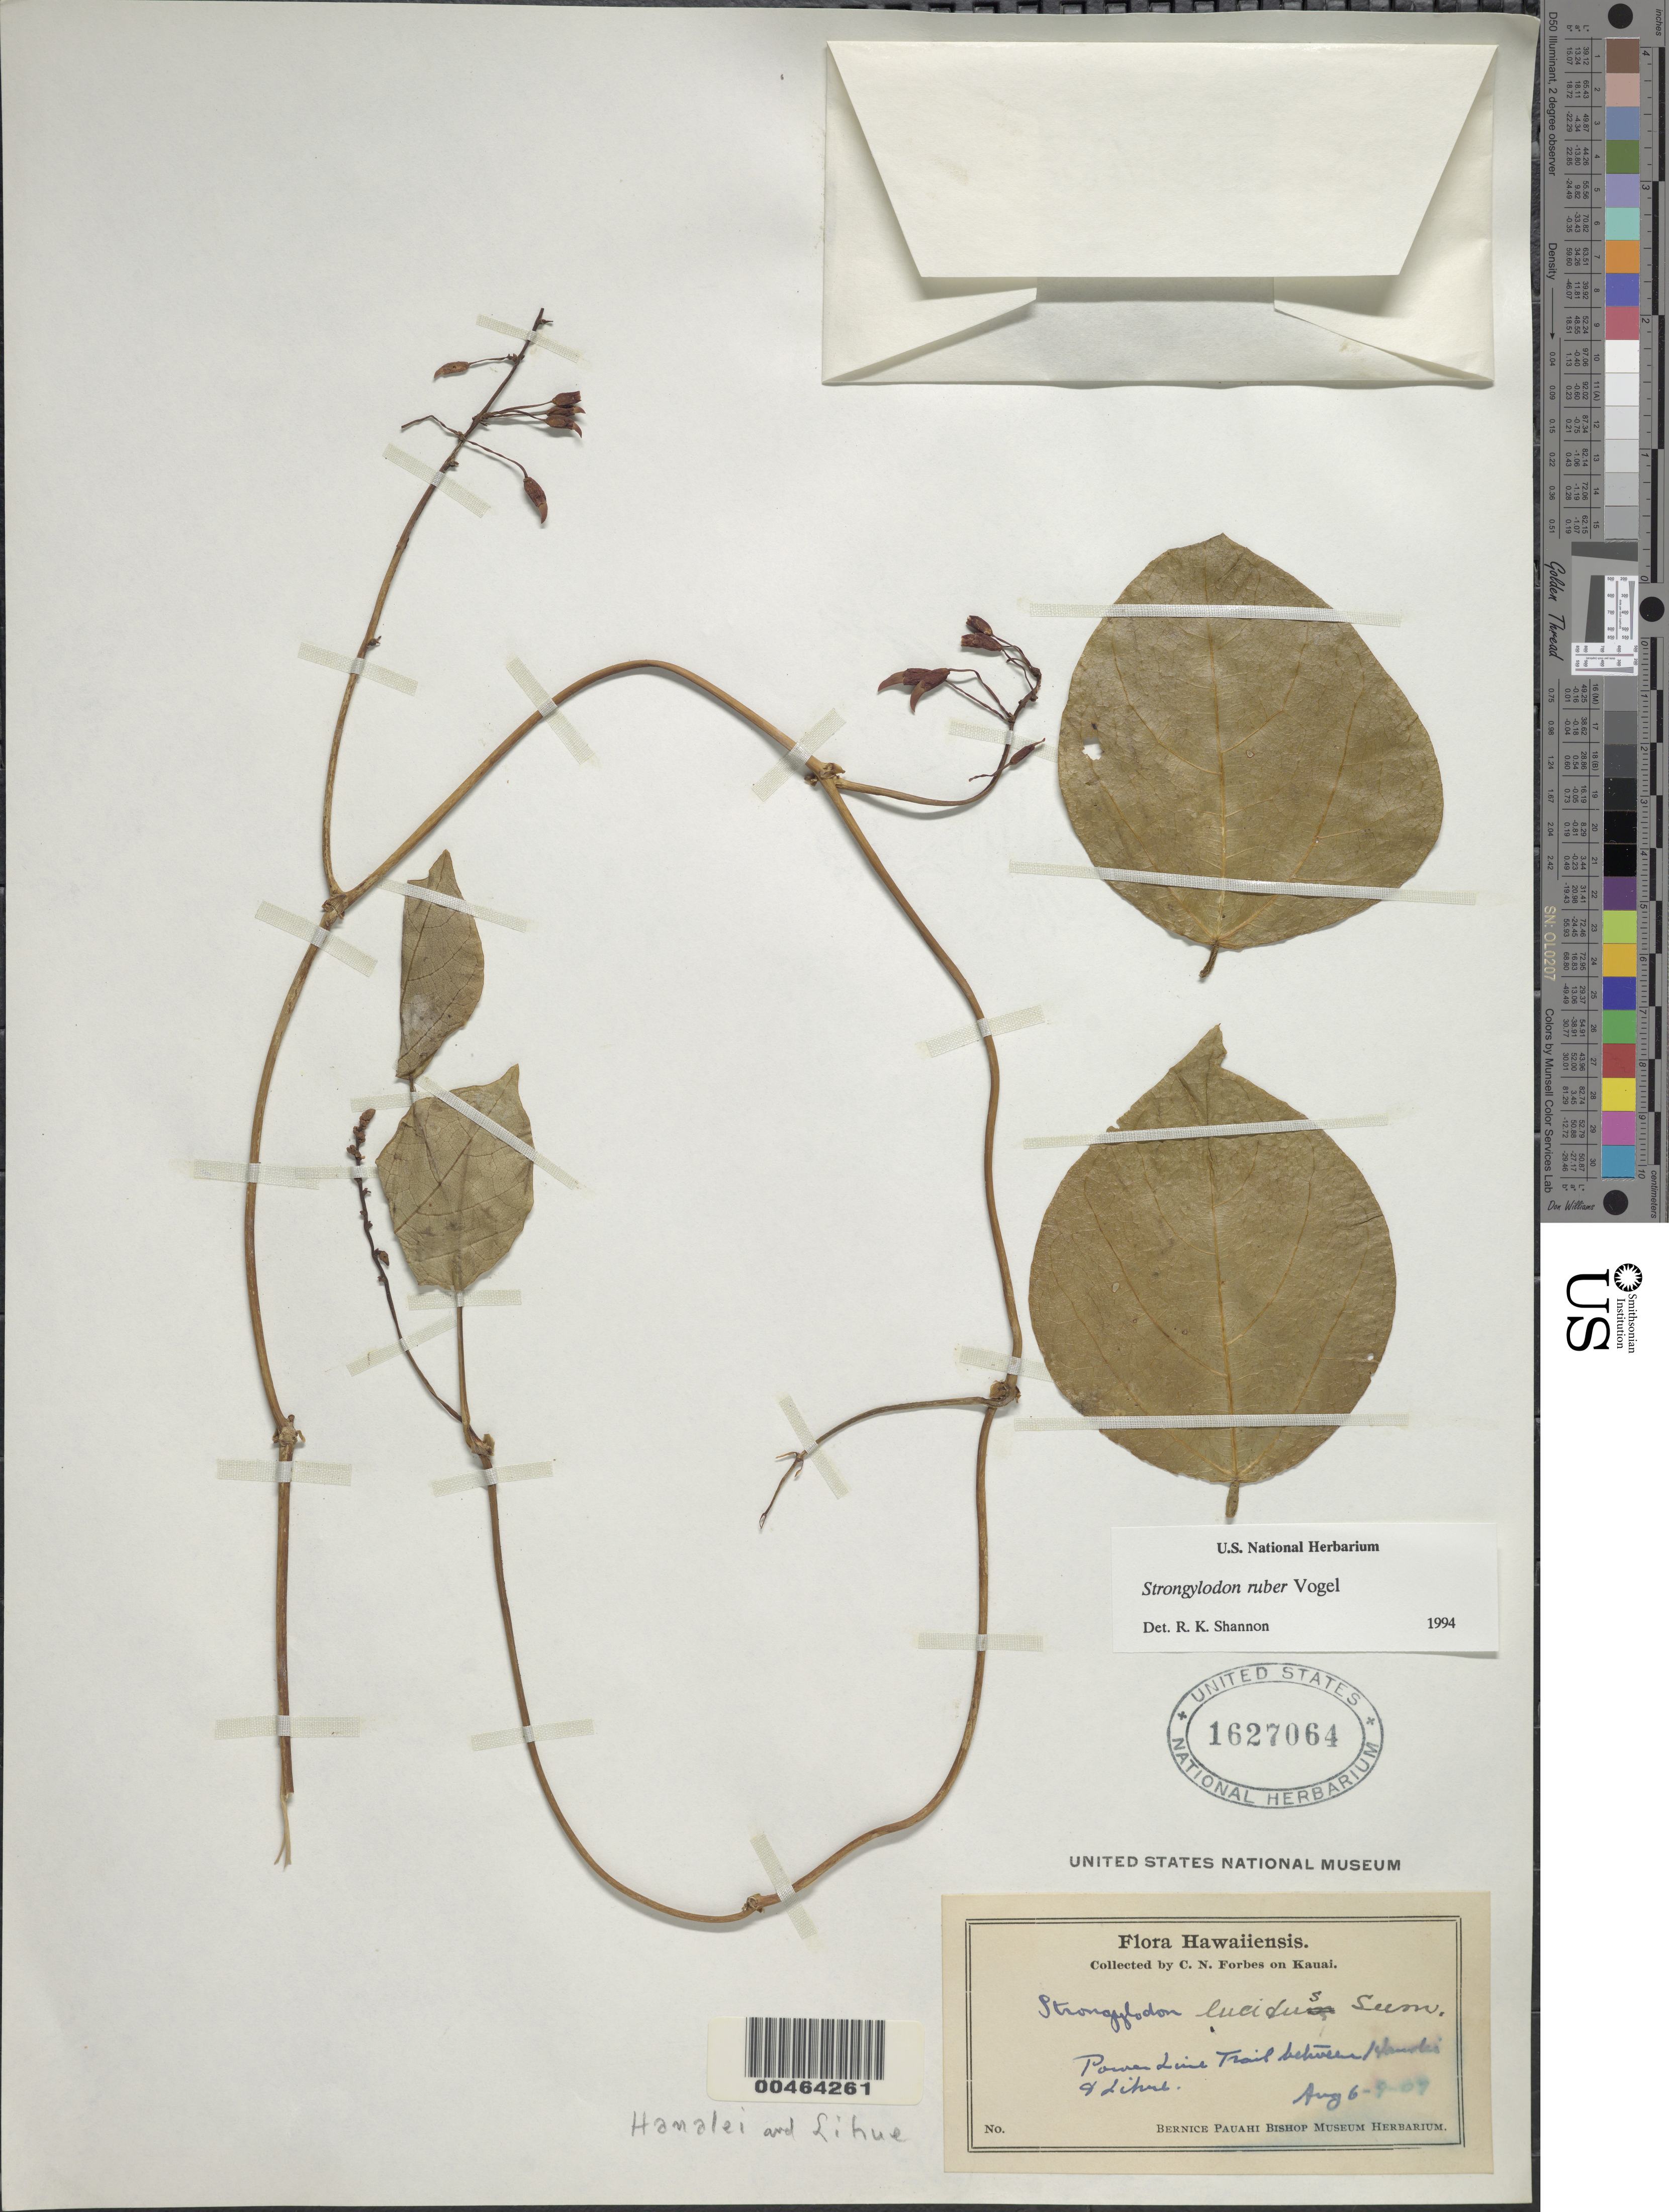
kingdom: Plantae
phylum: Tracheophyta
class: Magnoliopsida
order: Fabales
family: Fabaceae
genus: Strongylodon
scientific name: Strongylodon ruber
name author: Vogel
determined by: Shannon, R. K., (UNITED STATES)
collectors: C. N. Forbes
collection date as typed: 6 Aug 1909 to 9 Aug 1909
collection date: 1909-08-06/1909-08-09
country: United States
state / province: Hawaii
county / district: Kauai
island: Kaua'i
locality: Power Line Trail between Hanalei and Lihue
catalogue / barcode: US 1627064